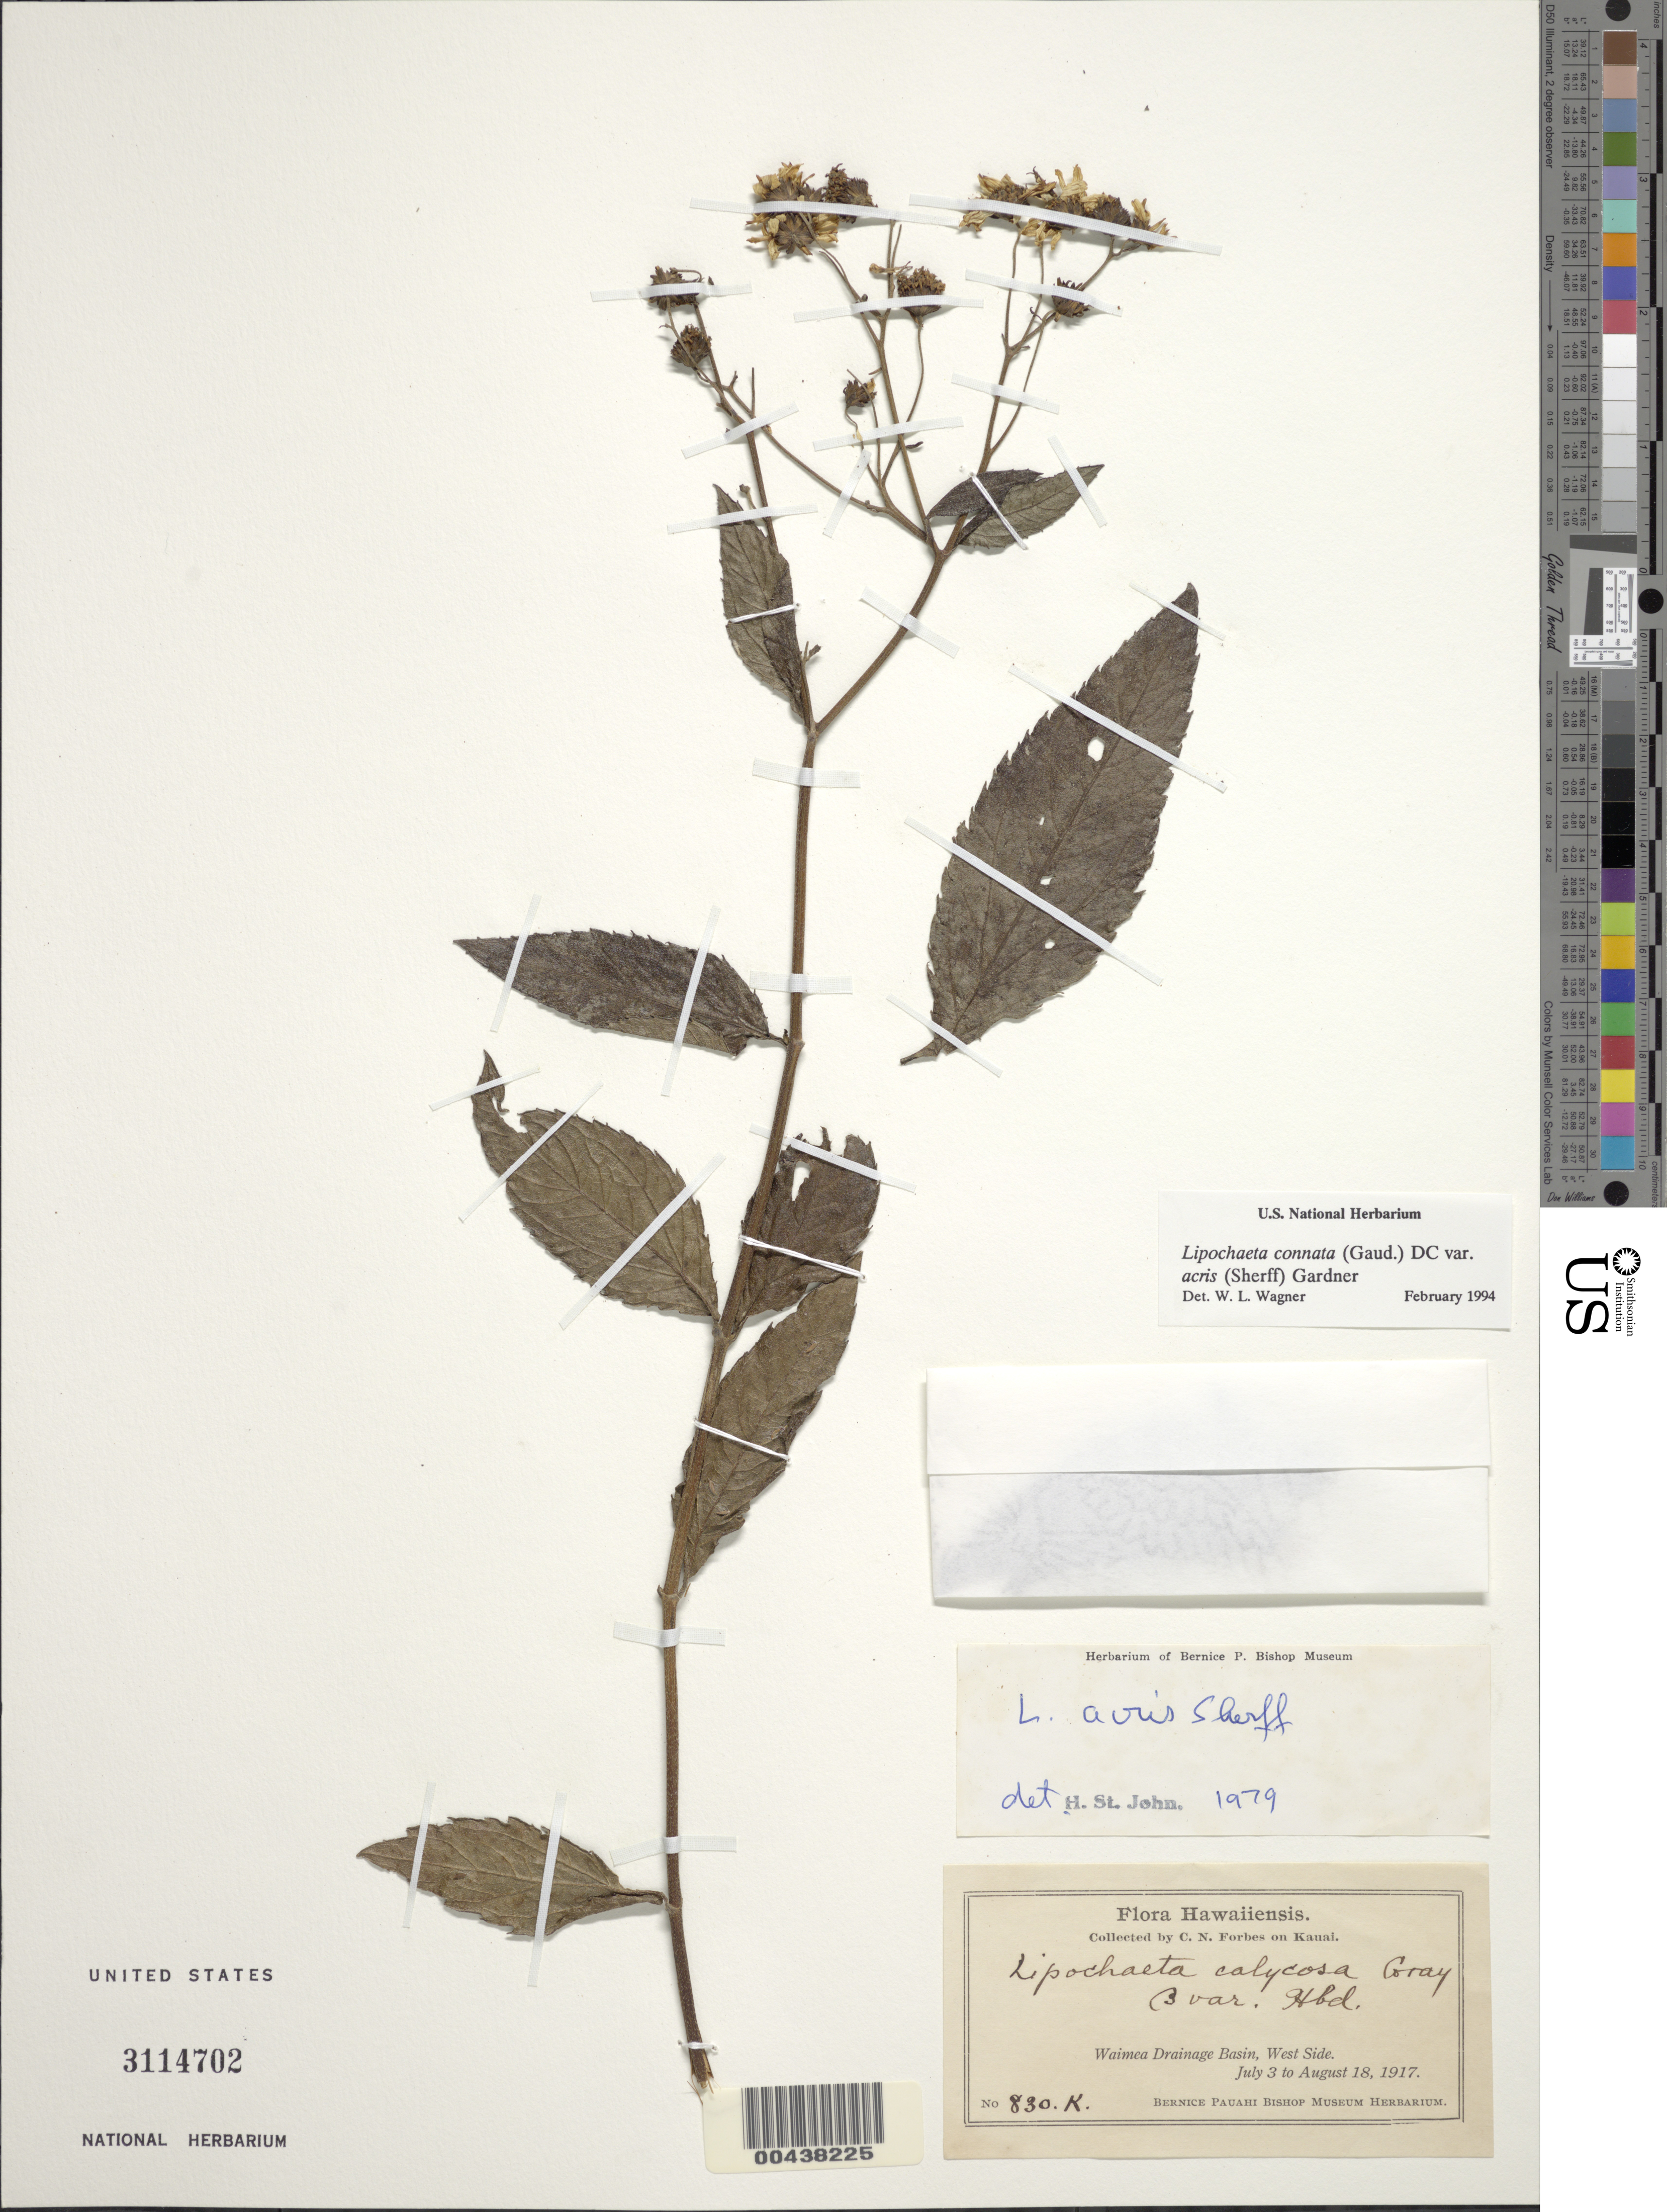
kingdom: Plantae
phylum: Tracheophyta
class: Magnoliopsida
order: Asterales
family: Asteraceae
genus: Lipochaeta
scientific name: Lipochaeta connata subsp. acris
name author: (Sherff) W.L. Wagner & H. Rob.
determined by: Wagner, W. L., (BOT), Smithsonian Institution - National Museum of Natural History (UNITED STATES)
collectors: C. N. Forbes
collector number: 830.K.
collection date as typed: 3 Jul 1917 to 18 Aug 1917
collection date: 1917-07-03/1917-08-18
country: United States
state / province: Hawaii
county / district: Kauai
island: Kaua'i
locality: Waimea Drainage Basin, West side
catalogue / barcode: US 3114702